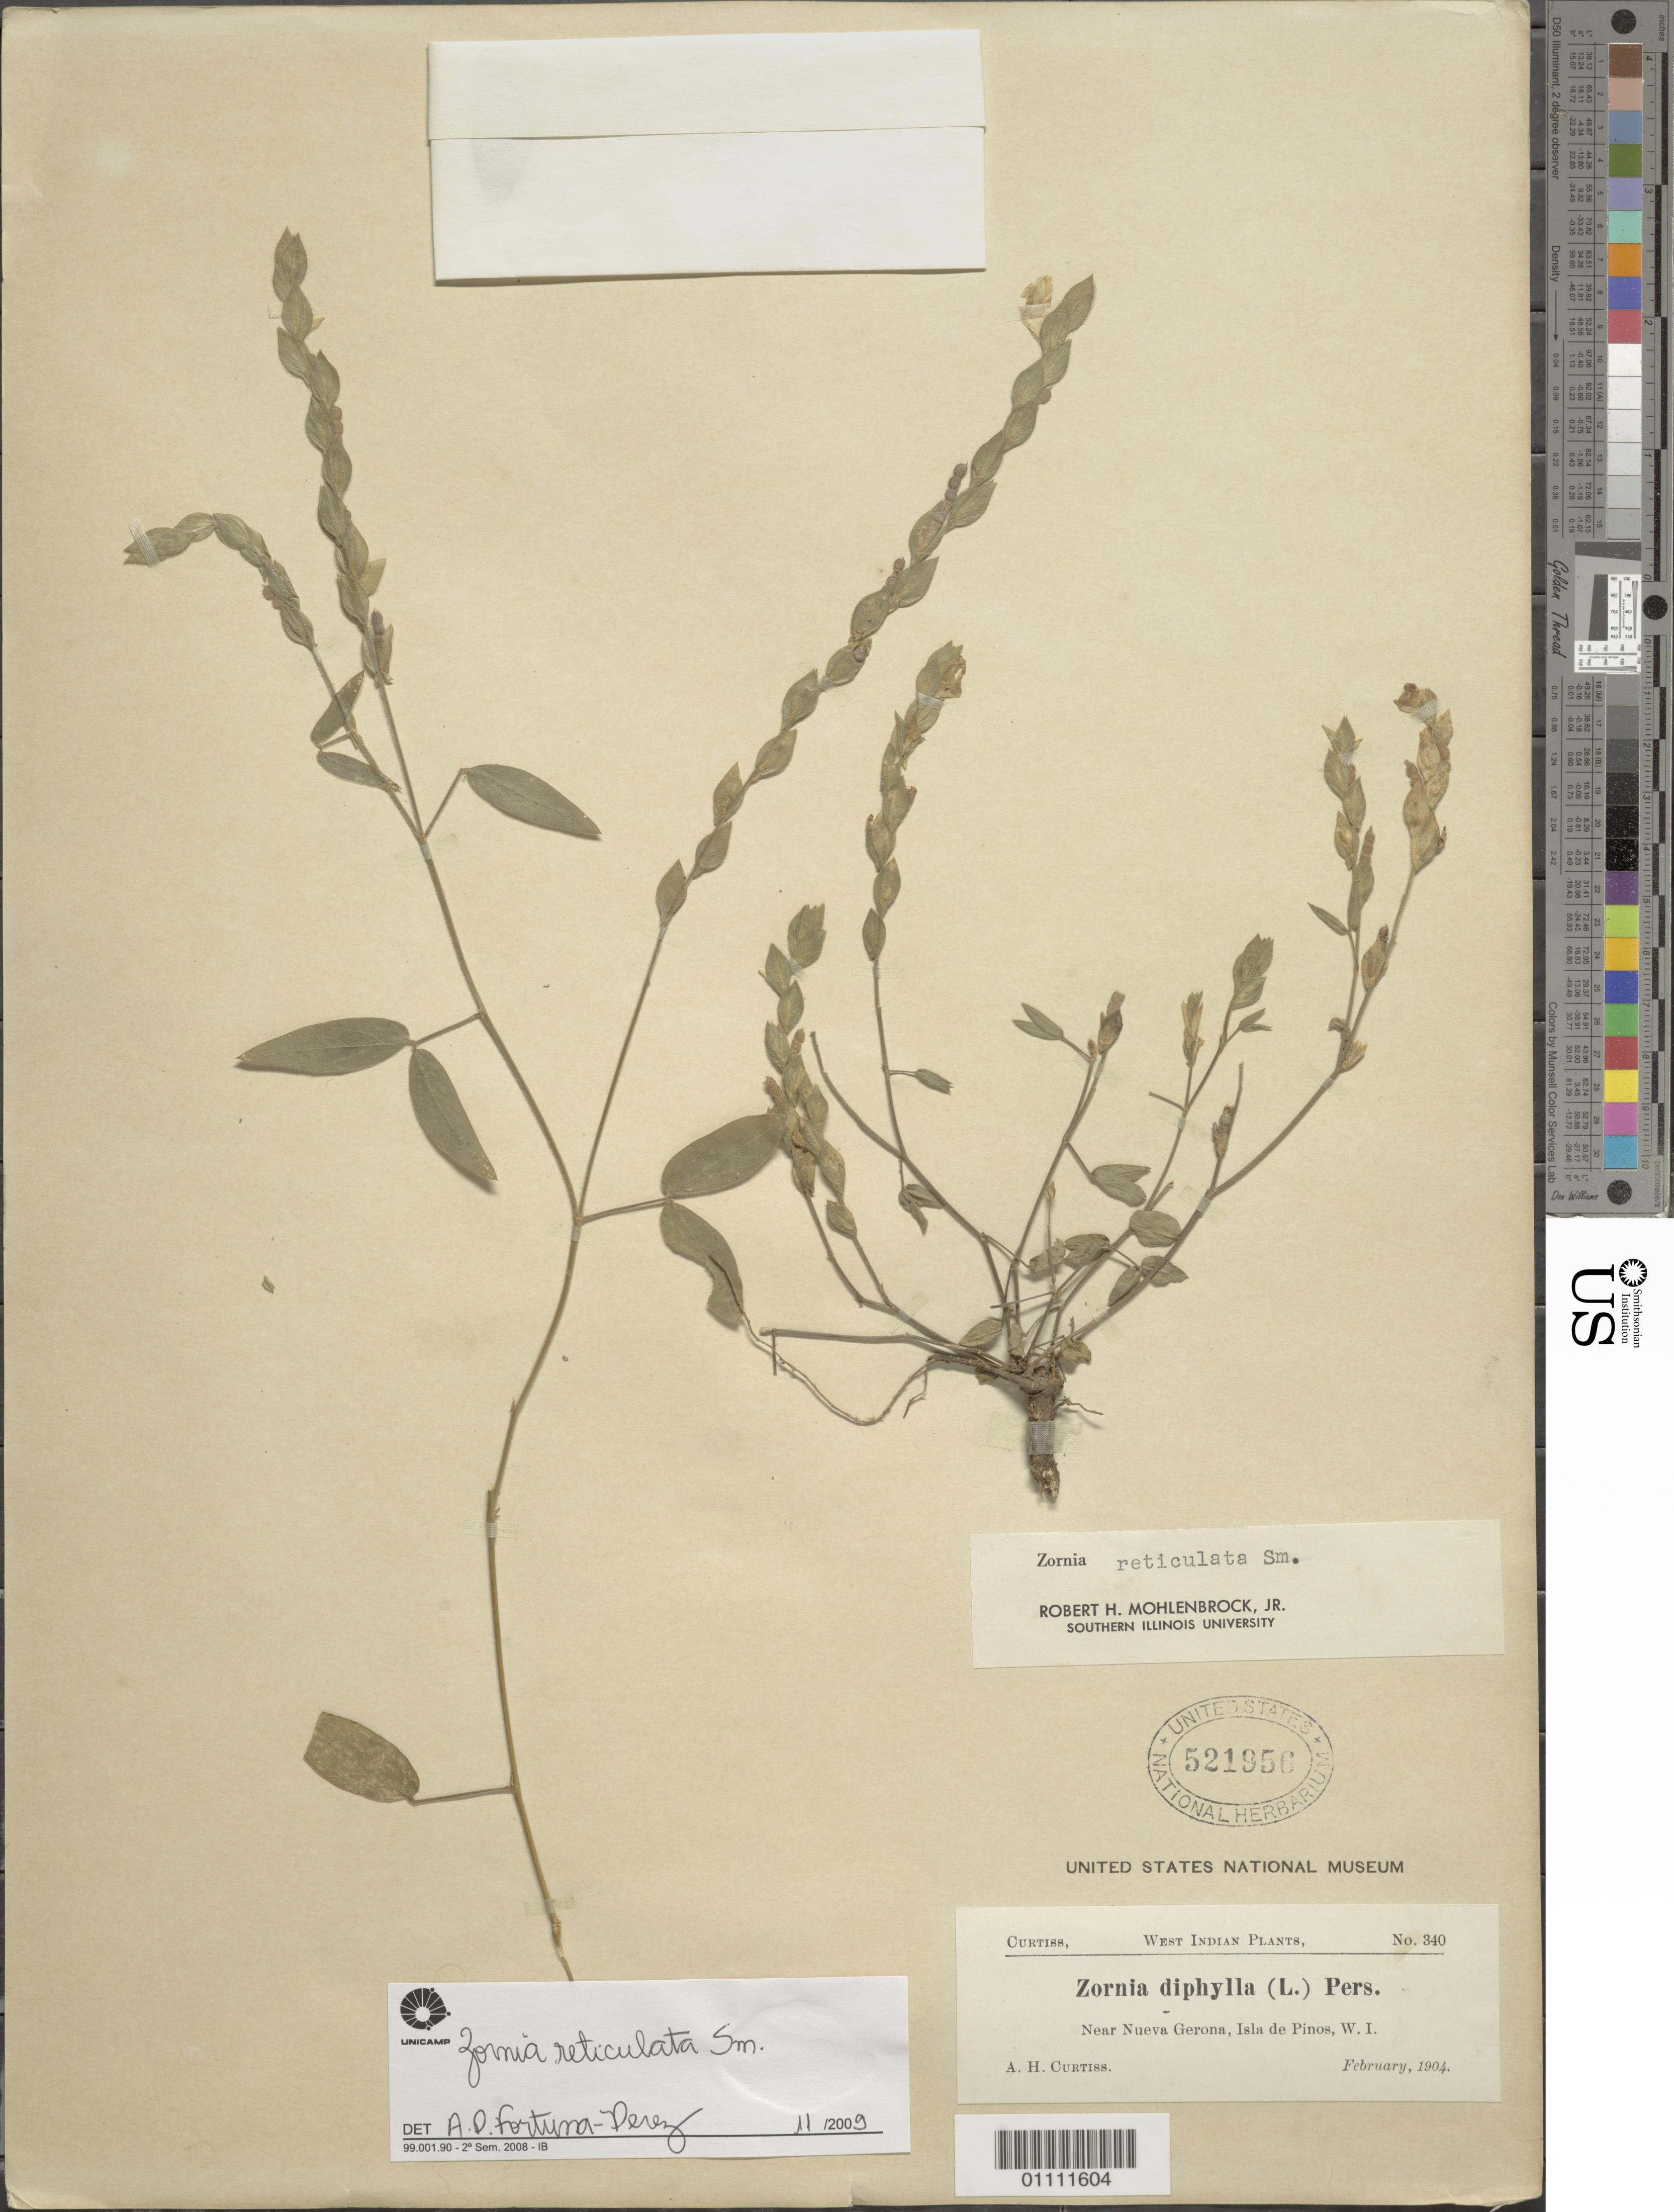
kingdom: Plantae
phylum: Tracheophyta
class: Magnoliopsida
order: Fabales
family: Fabaceae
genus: Zornia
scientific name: Zornia reticulata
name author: Sm.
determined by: Fortuna-Perez, Ana Paula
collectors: A. H. Curtiss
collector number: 340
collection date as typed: Feb 1904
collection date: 1904-02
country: Cuba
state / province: Isla de La Juventud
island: Isla de la Juventud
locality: Nueva Gerona, near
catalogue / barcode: US 521956